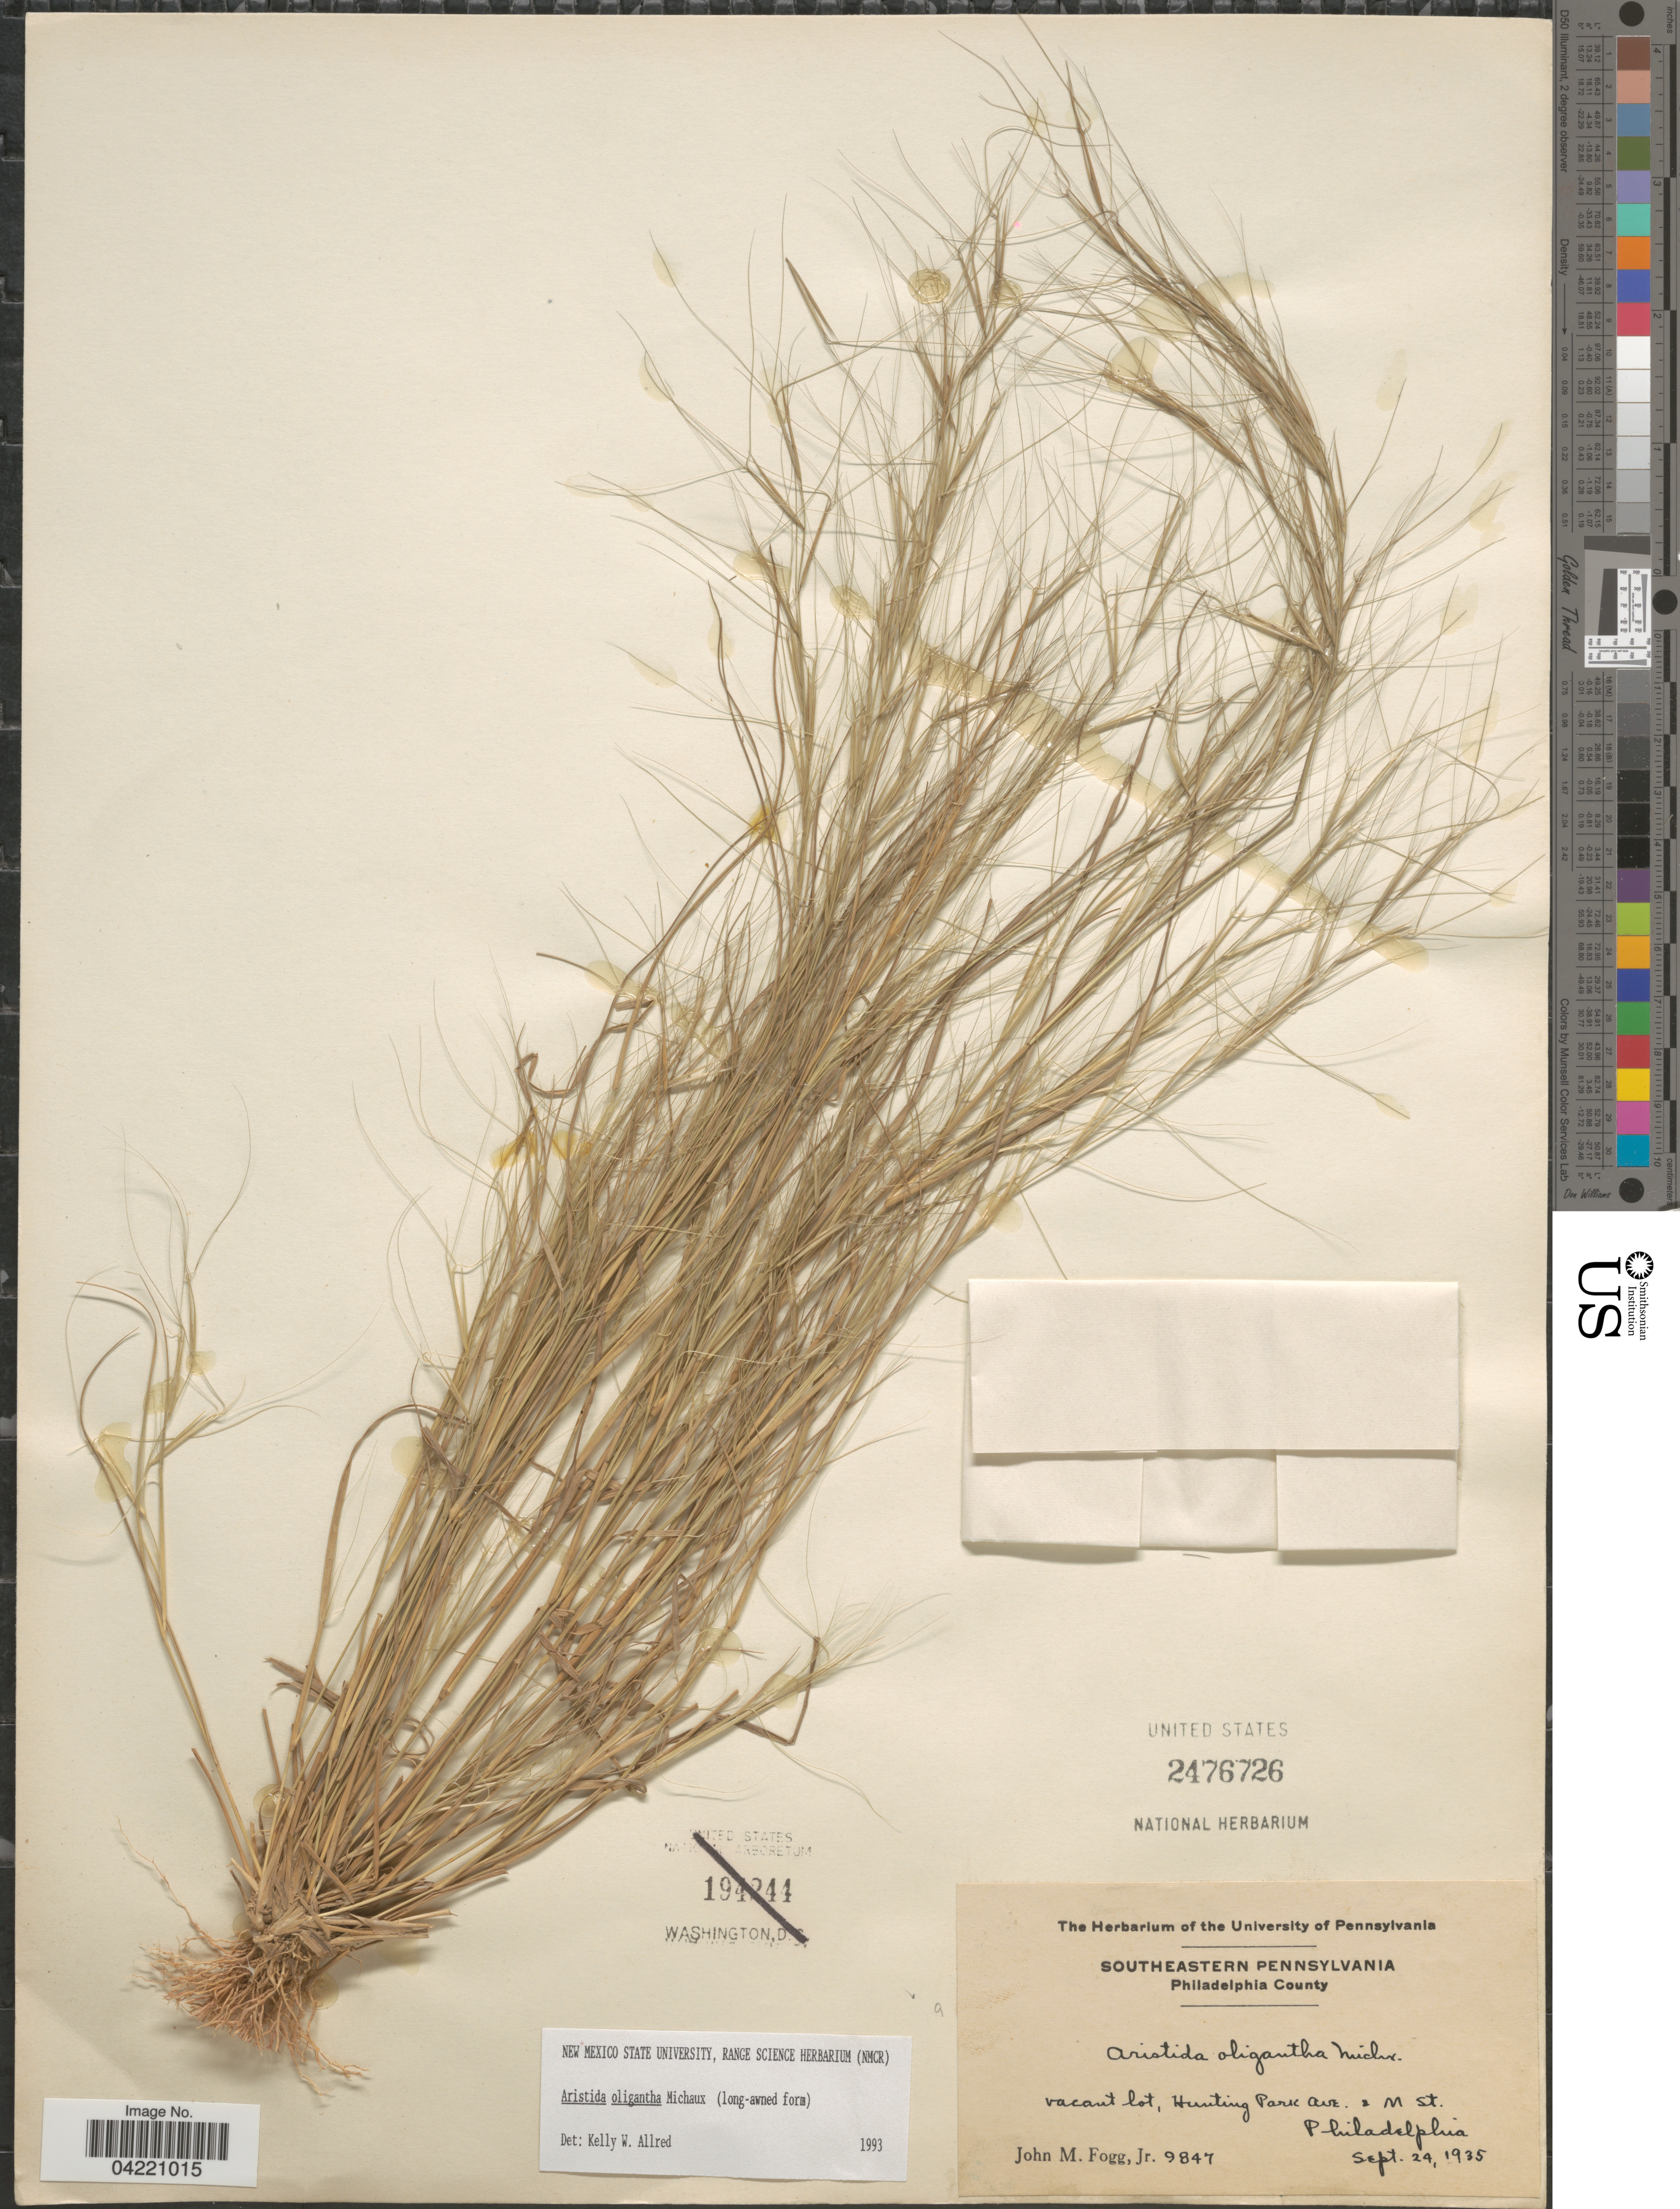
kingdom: Plantae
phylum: Tracheophyta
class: Liliopsida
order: Poales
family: Poaceae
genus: Aristida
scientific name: Aristida oligantha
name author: Michx.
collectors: J. Fogg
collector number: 9847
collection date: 1935-09-24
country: United States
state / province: Pennsylvania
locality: Southeastern Pennsylvania. Philadelphia County. Vacant lot, Hunting Park Ave 2 M. St. Philadephia.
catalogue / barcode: US 2476726